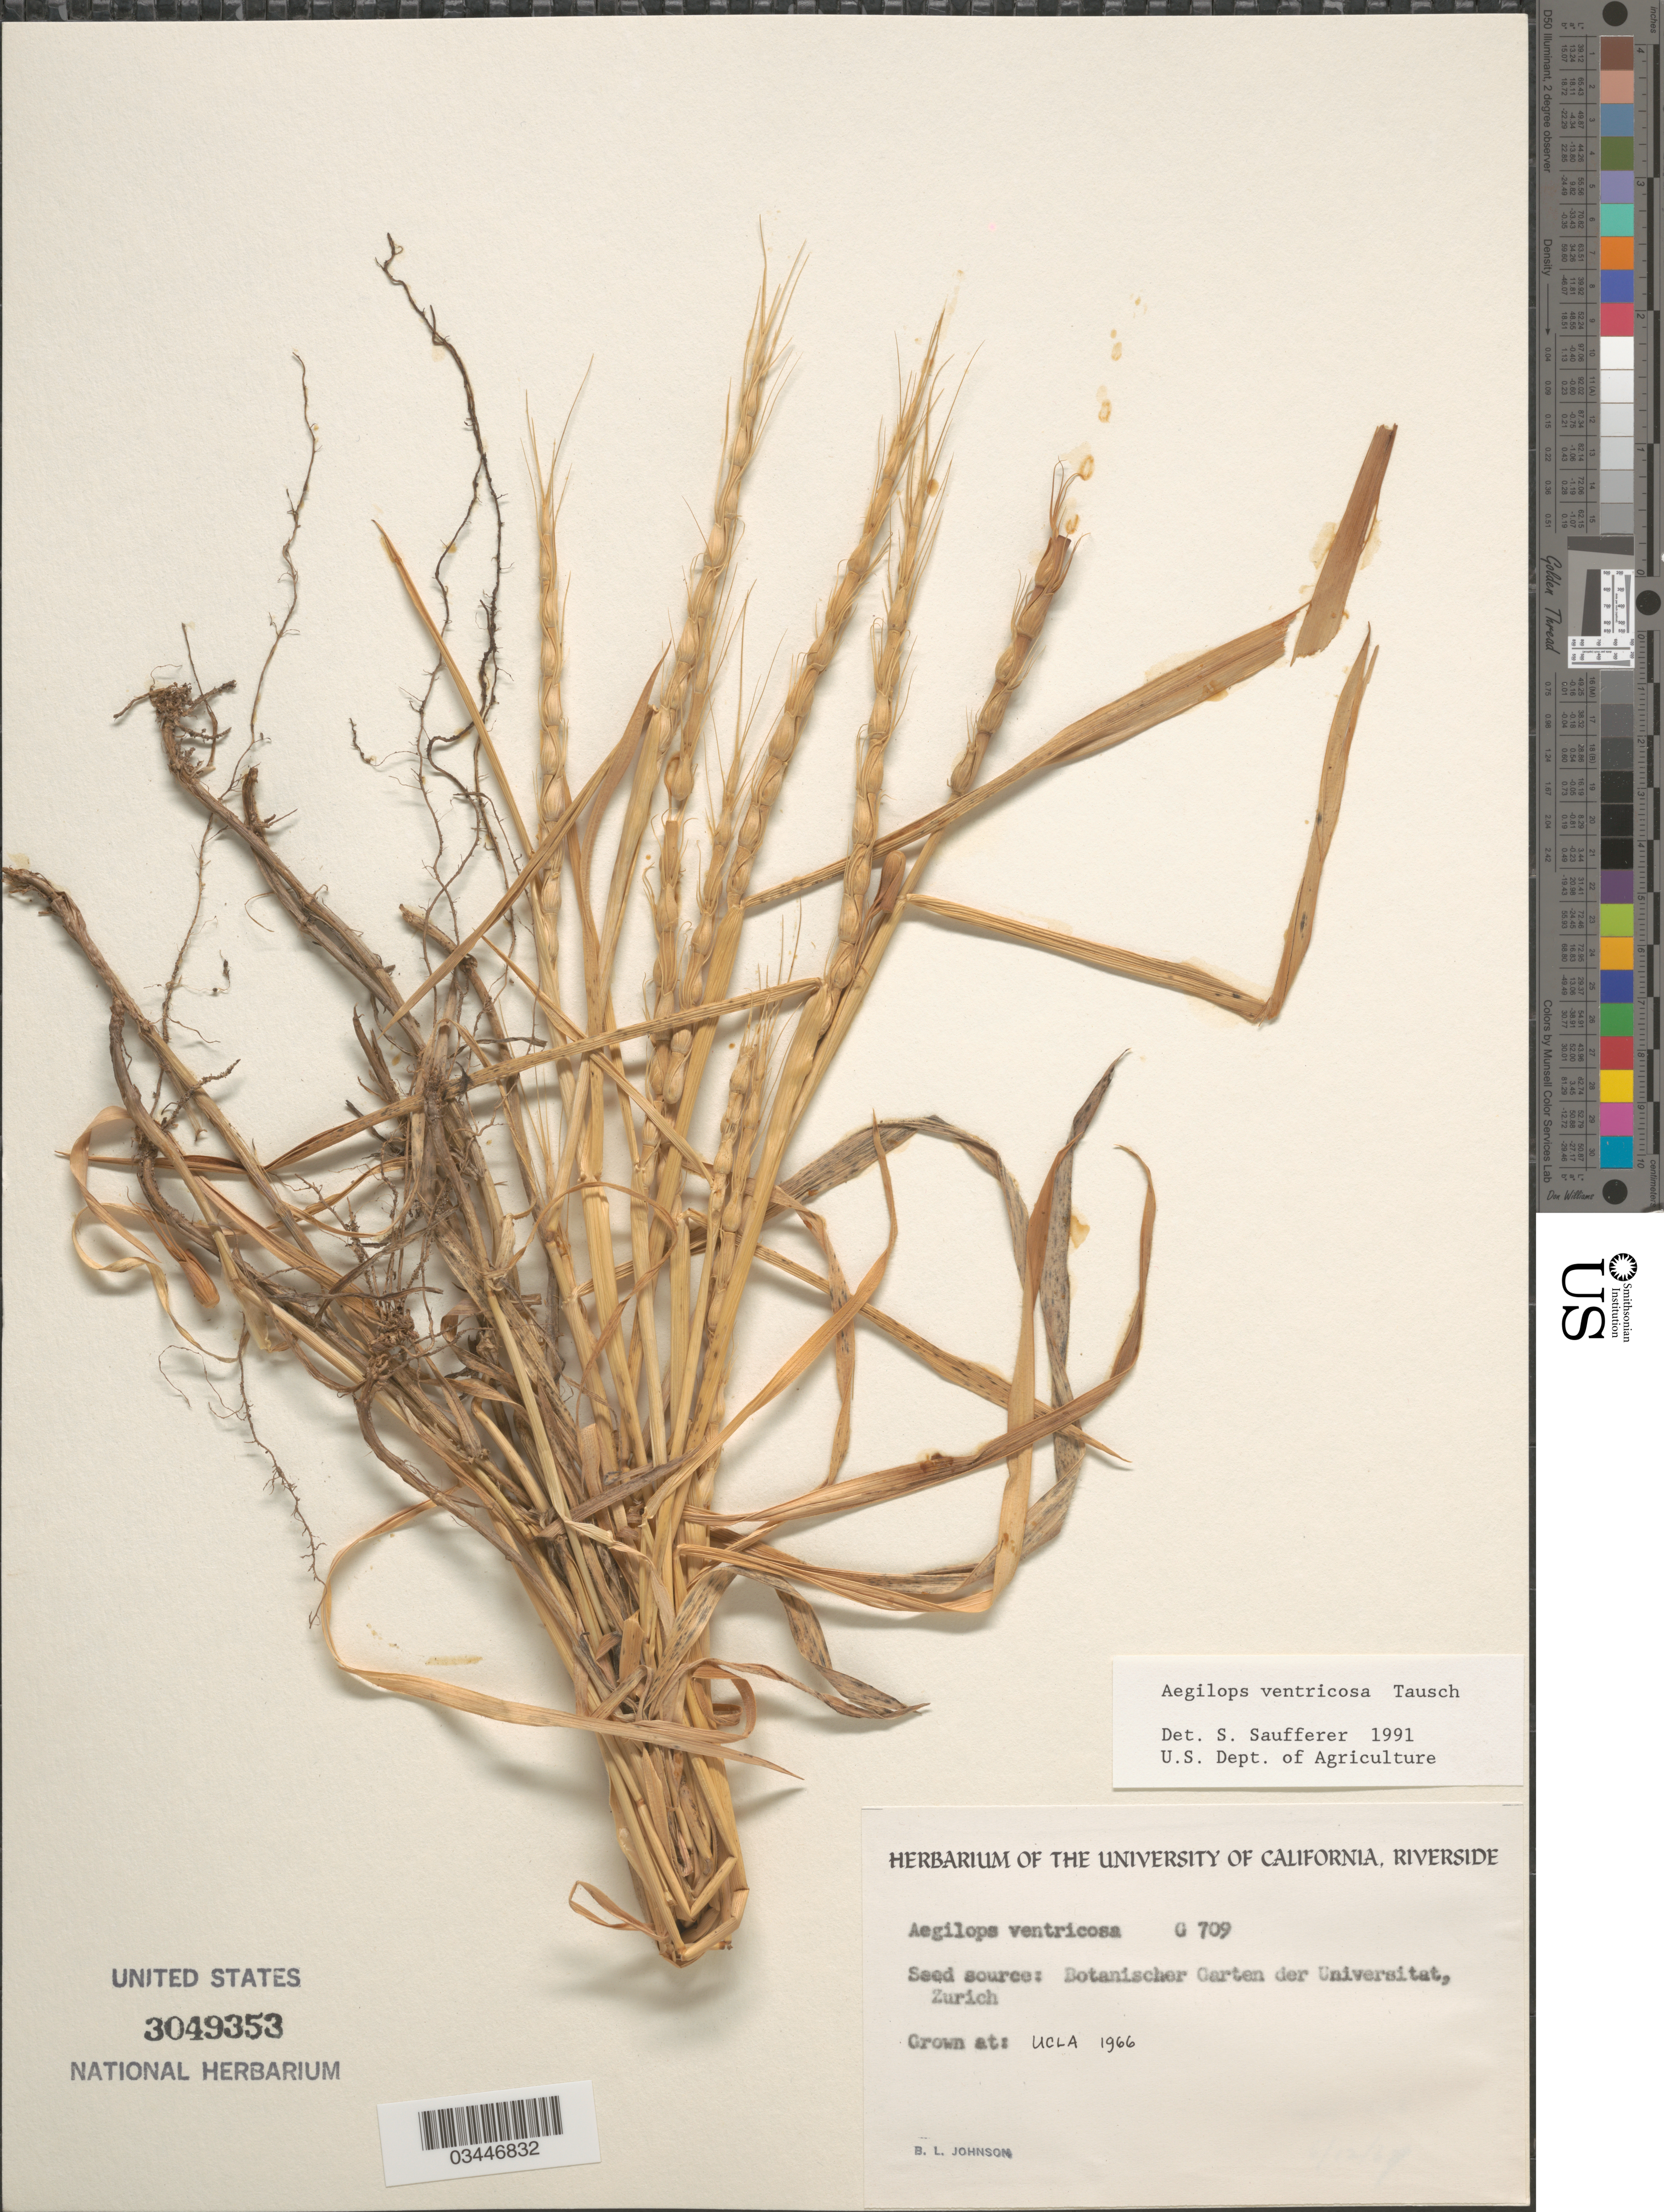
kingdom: Plantae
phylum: Tracheophyta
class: Liliopsida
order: Poales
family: Poaceae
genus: Aegilops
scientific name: Aegilops sp.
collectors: B. Johnson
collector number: G709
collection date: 1966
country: United States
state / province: California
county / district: Los Angeles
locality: UCLA.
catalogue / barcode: US 3049353